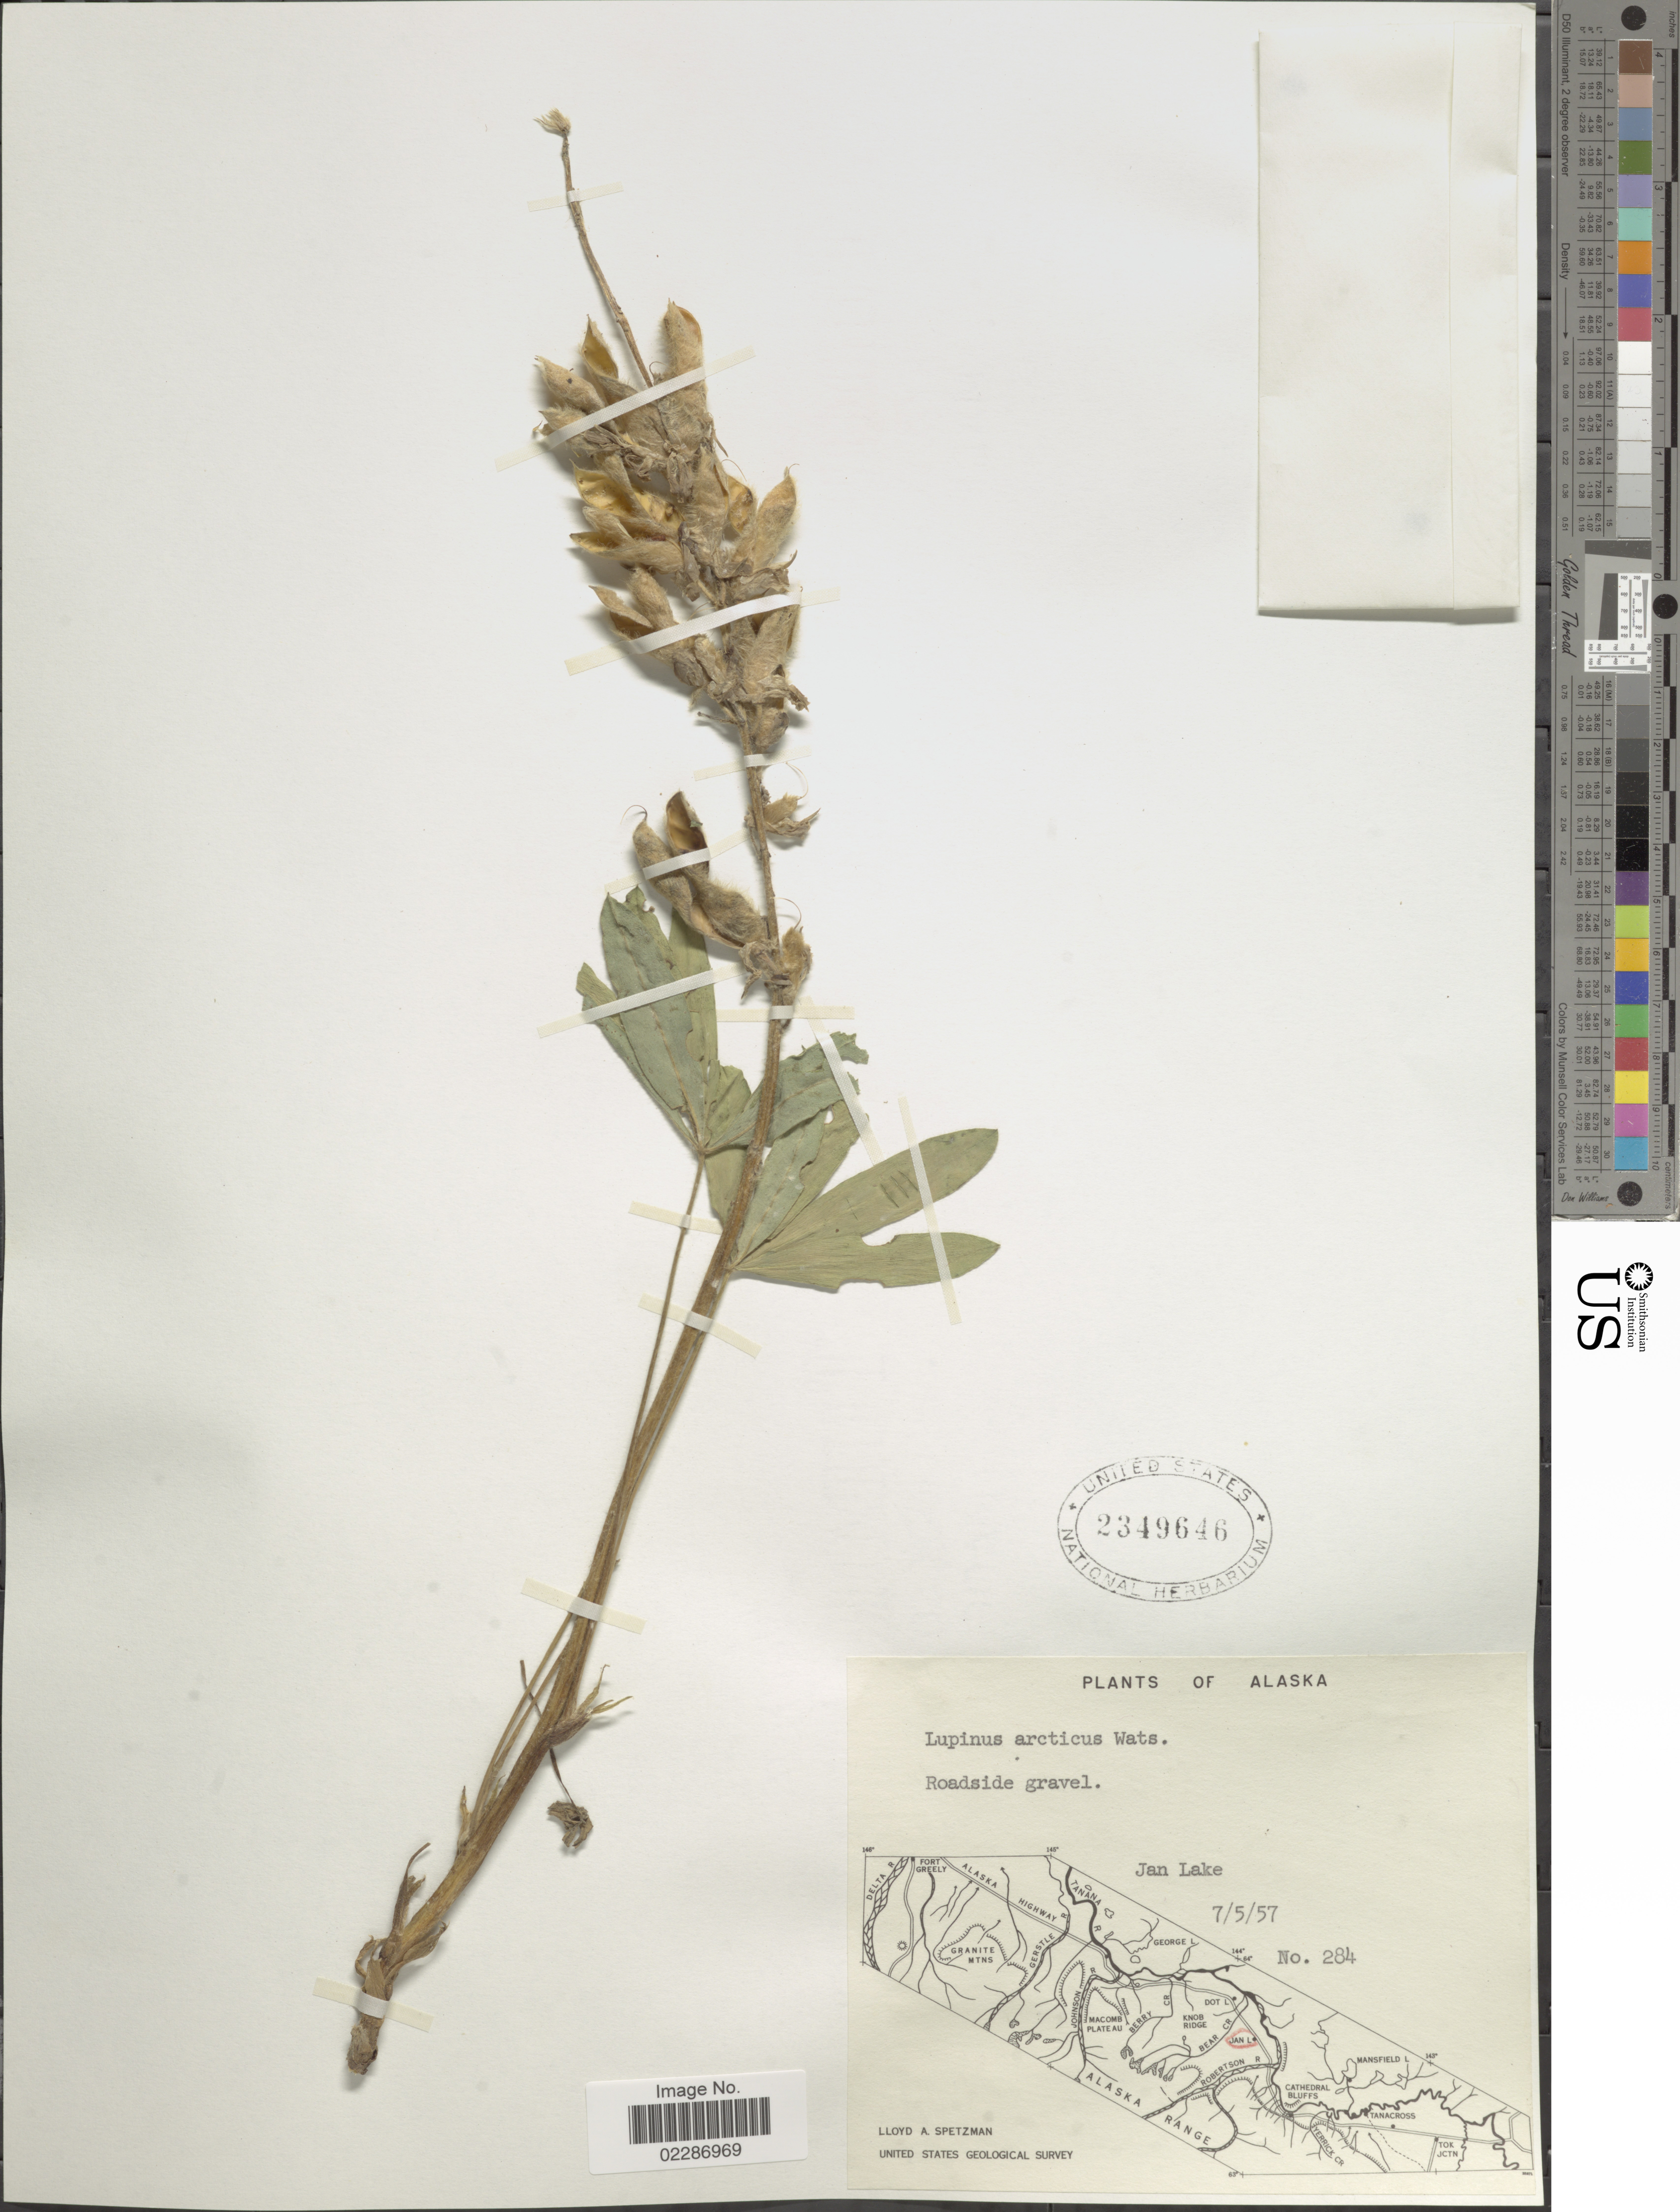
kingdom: Plantae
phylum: Tracheophyta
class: Magnoliopsida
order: Fabales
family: Fabaceae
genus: Lupinus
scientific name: Lupinus arcticus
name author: S. Watson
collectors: L. Spetzman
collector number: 284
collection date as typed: Transcribed d/m/y: 5/7/57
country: United States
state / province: Alaska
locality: Jan Lake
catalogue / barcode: US 2349646